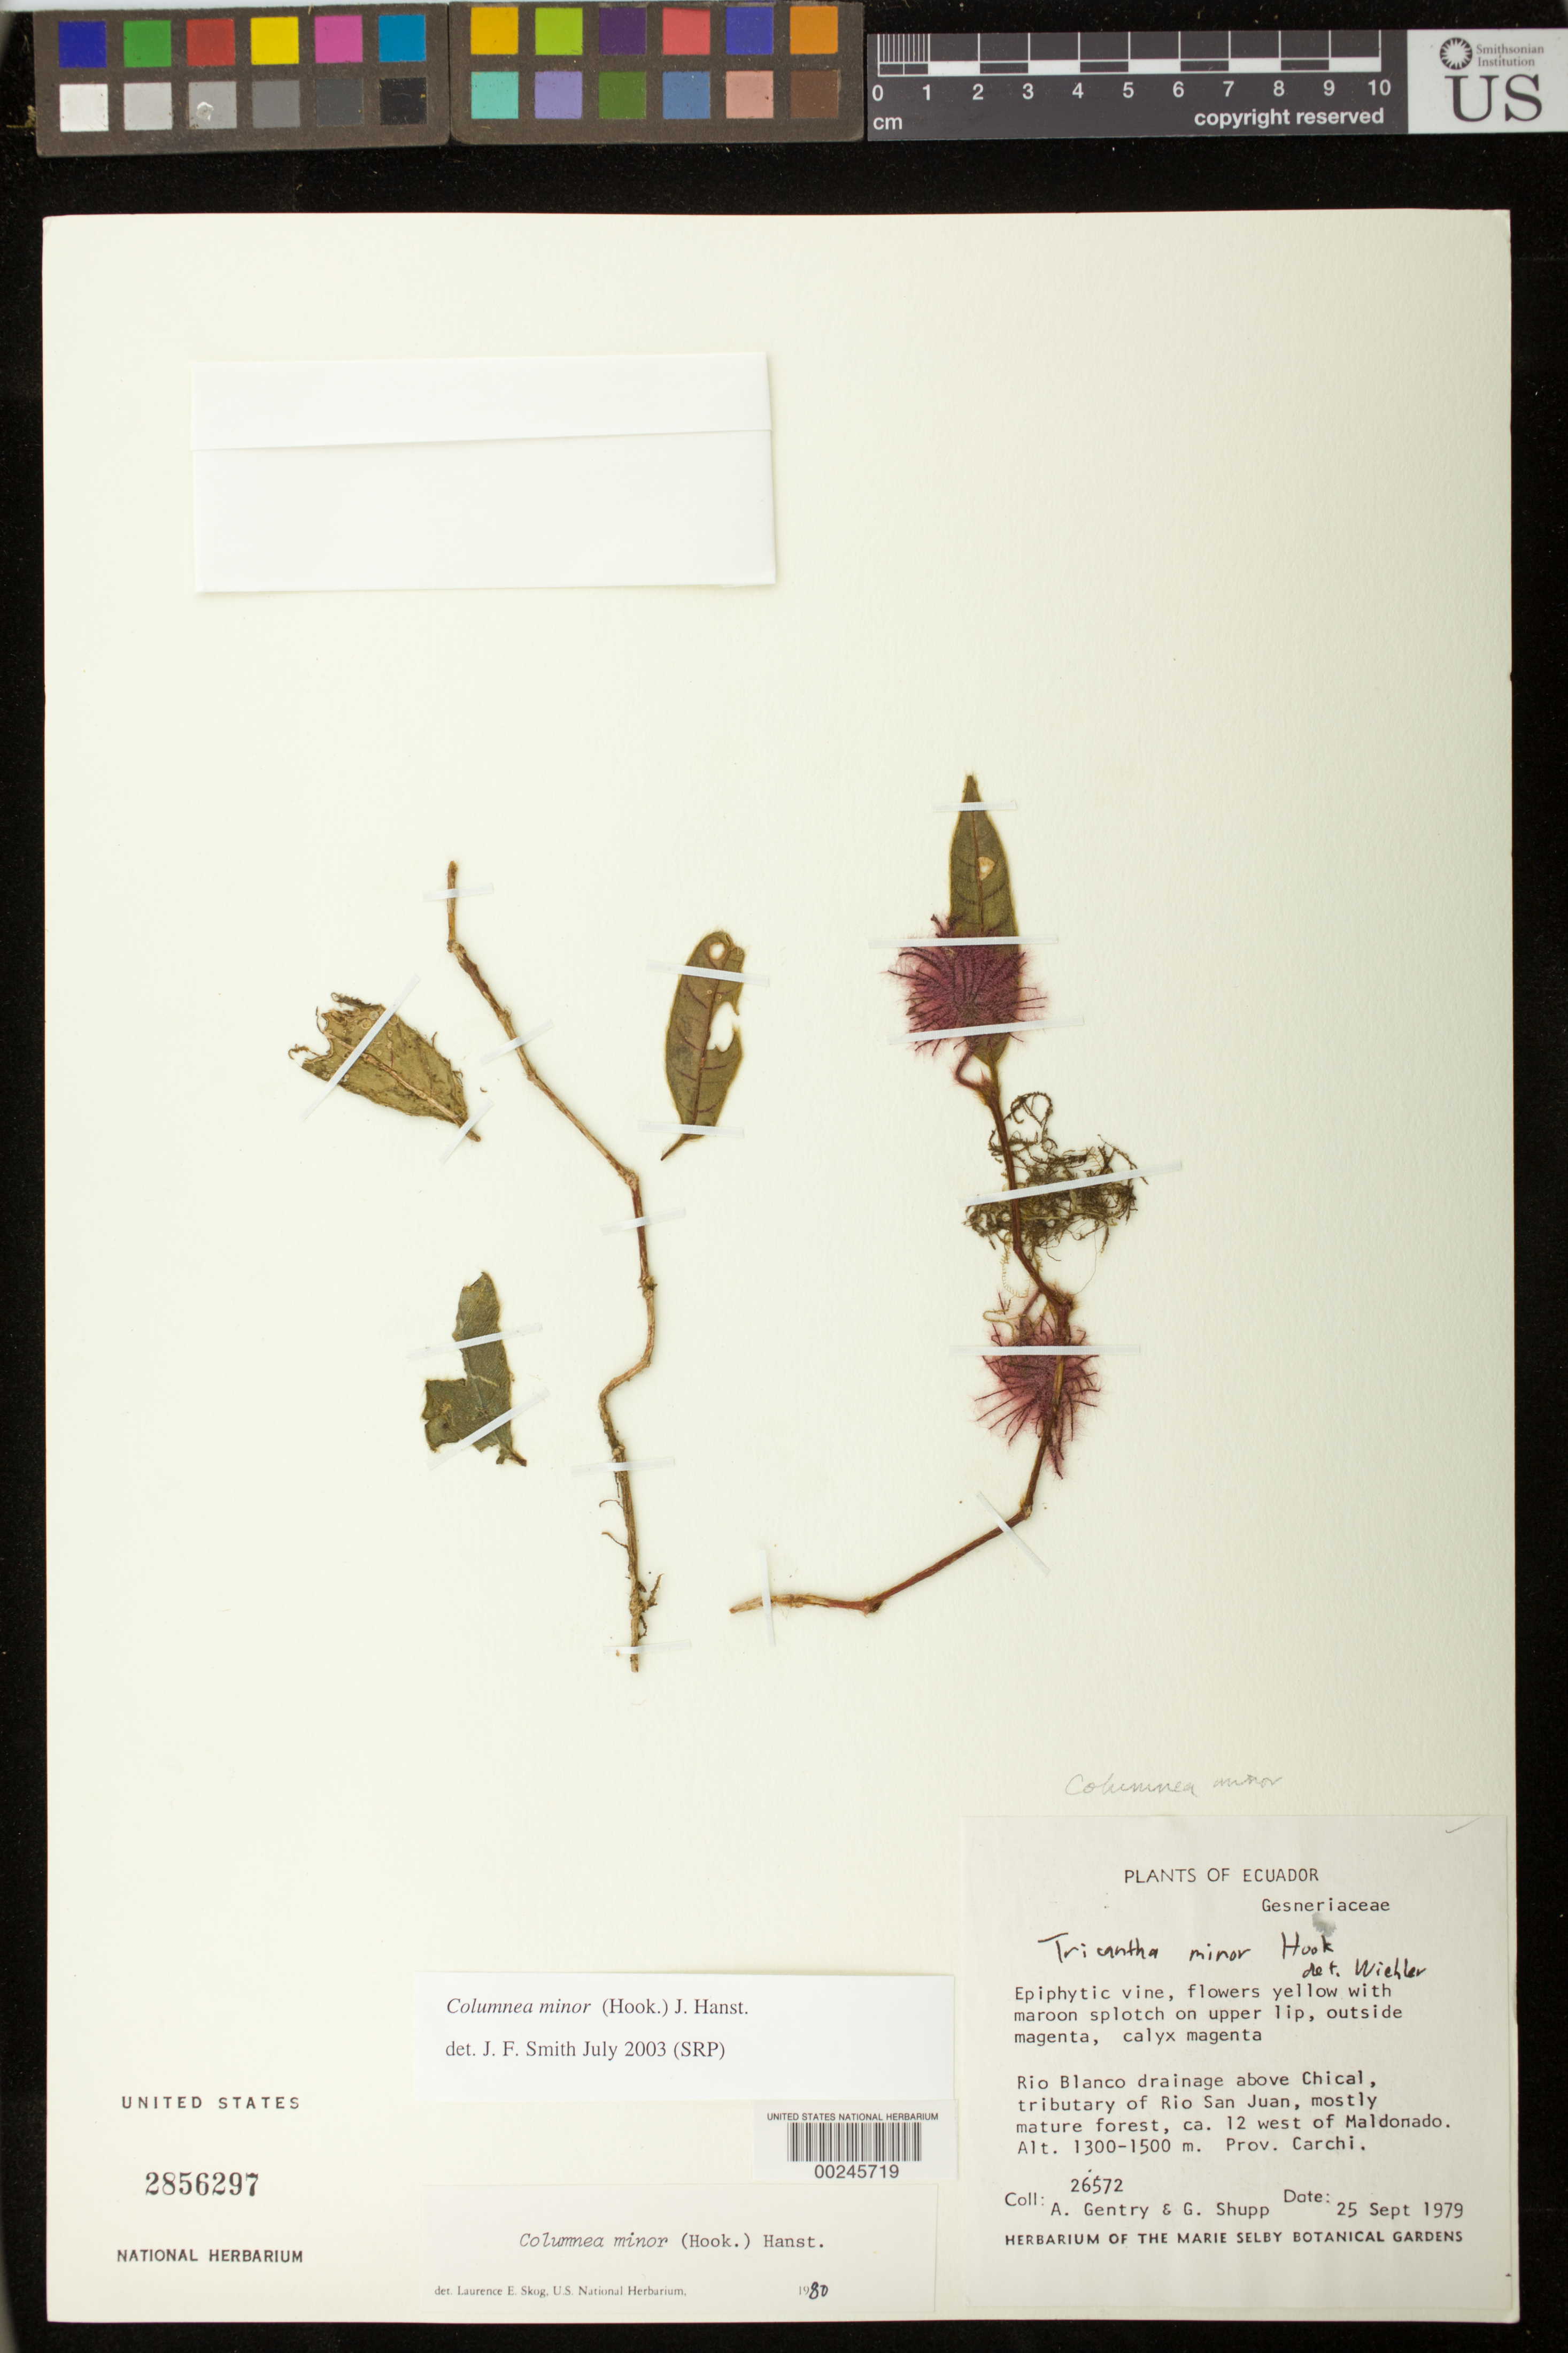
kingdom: Plantae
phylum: Tracheophyta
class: Magnoliopsida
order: Lamiales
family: Gesneriaceae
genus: Columnea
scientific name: Columnea minor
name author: (Hook.) Hanst.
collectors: A. H. Gentry & G. Shupp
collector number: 26572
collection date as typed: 25 Sep 1979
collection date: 1979-09-25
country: Ecuador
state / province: Carchi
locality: Rio Blanco drainage above Chical, tributary of Rio San Juan, ca 12 W of Maldonado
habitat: Mostly mature forest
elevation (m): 1300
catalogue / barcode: US 2856297